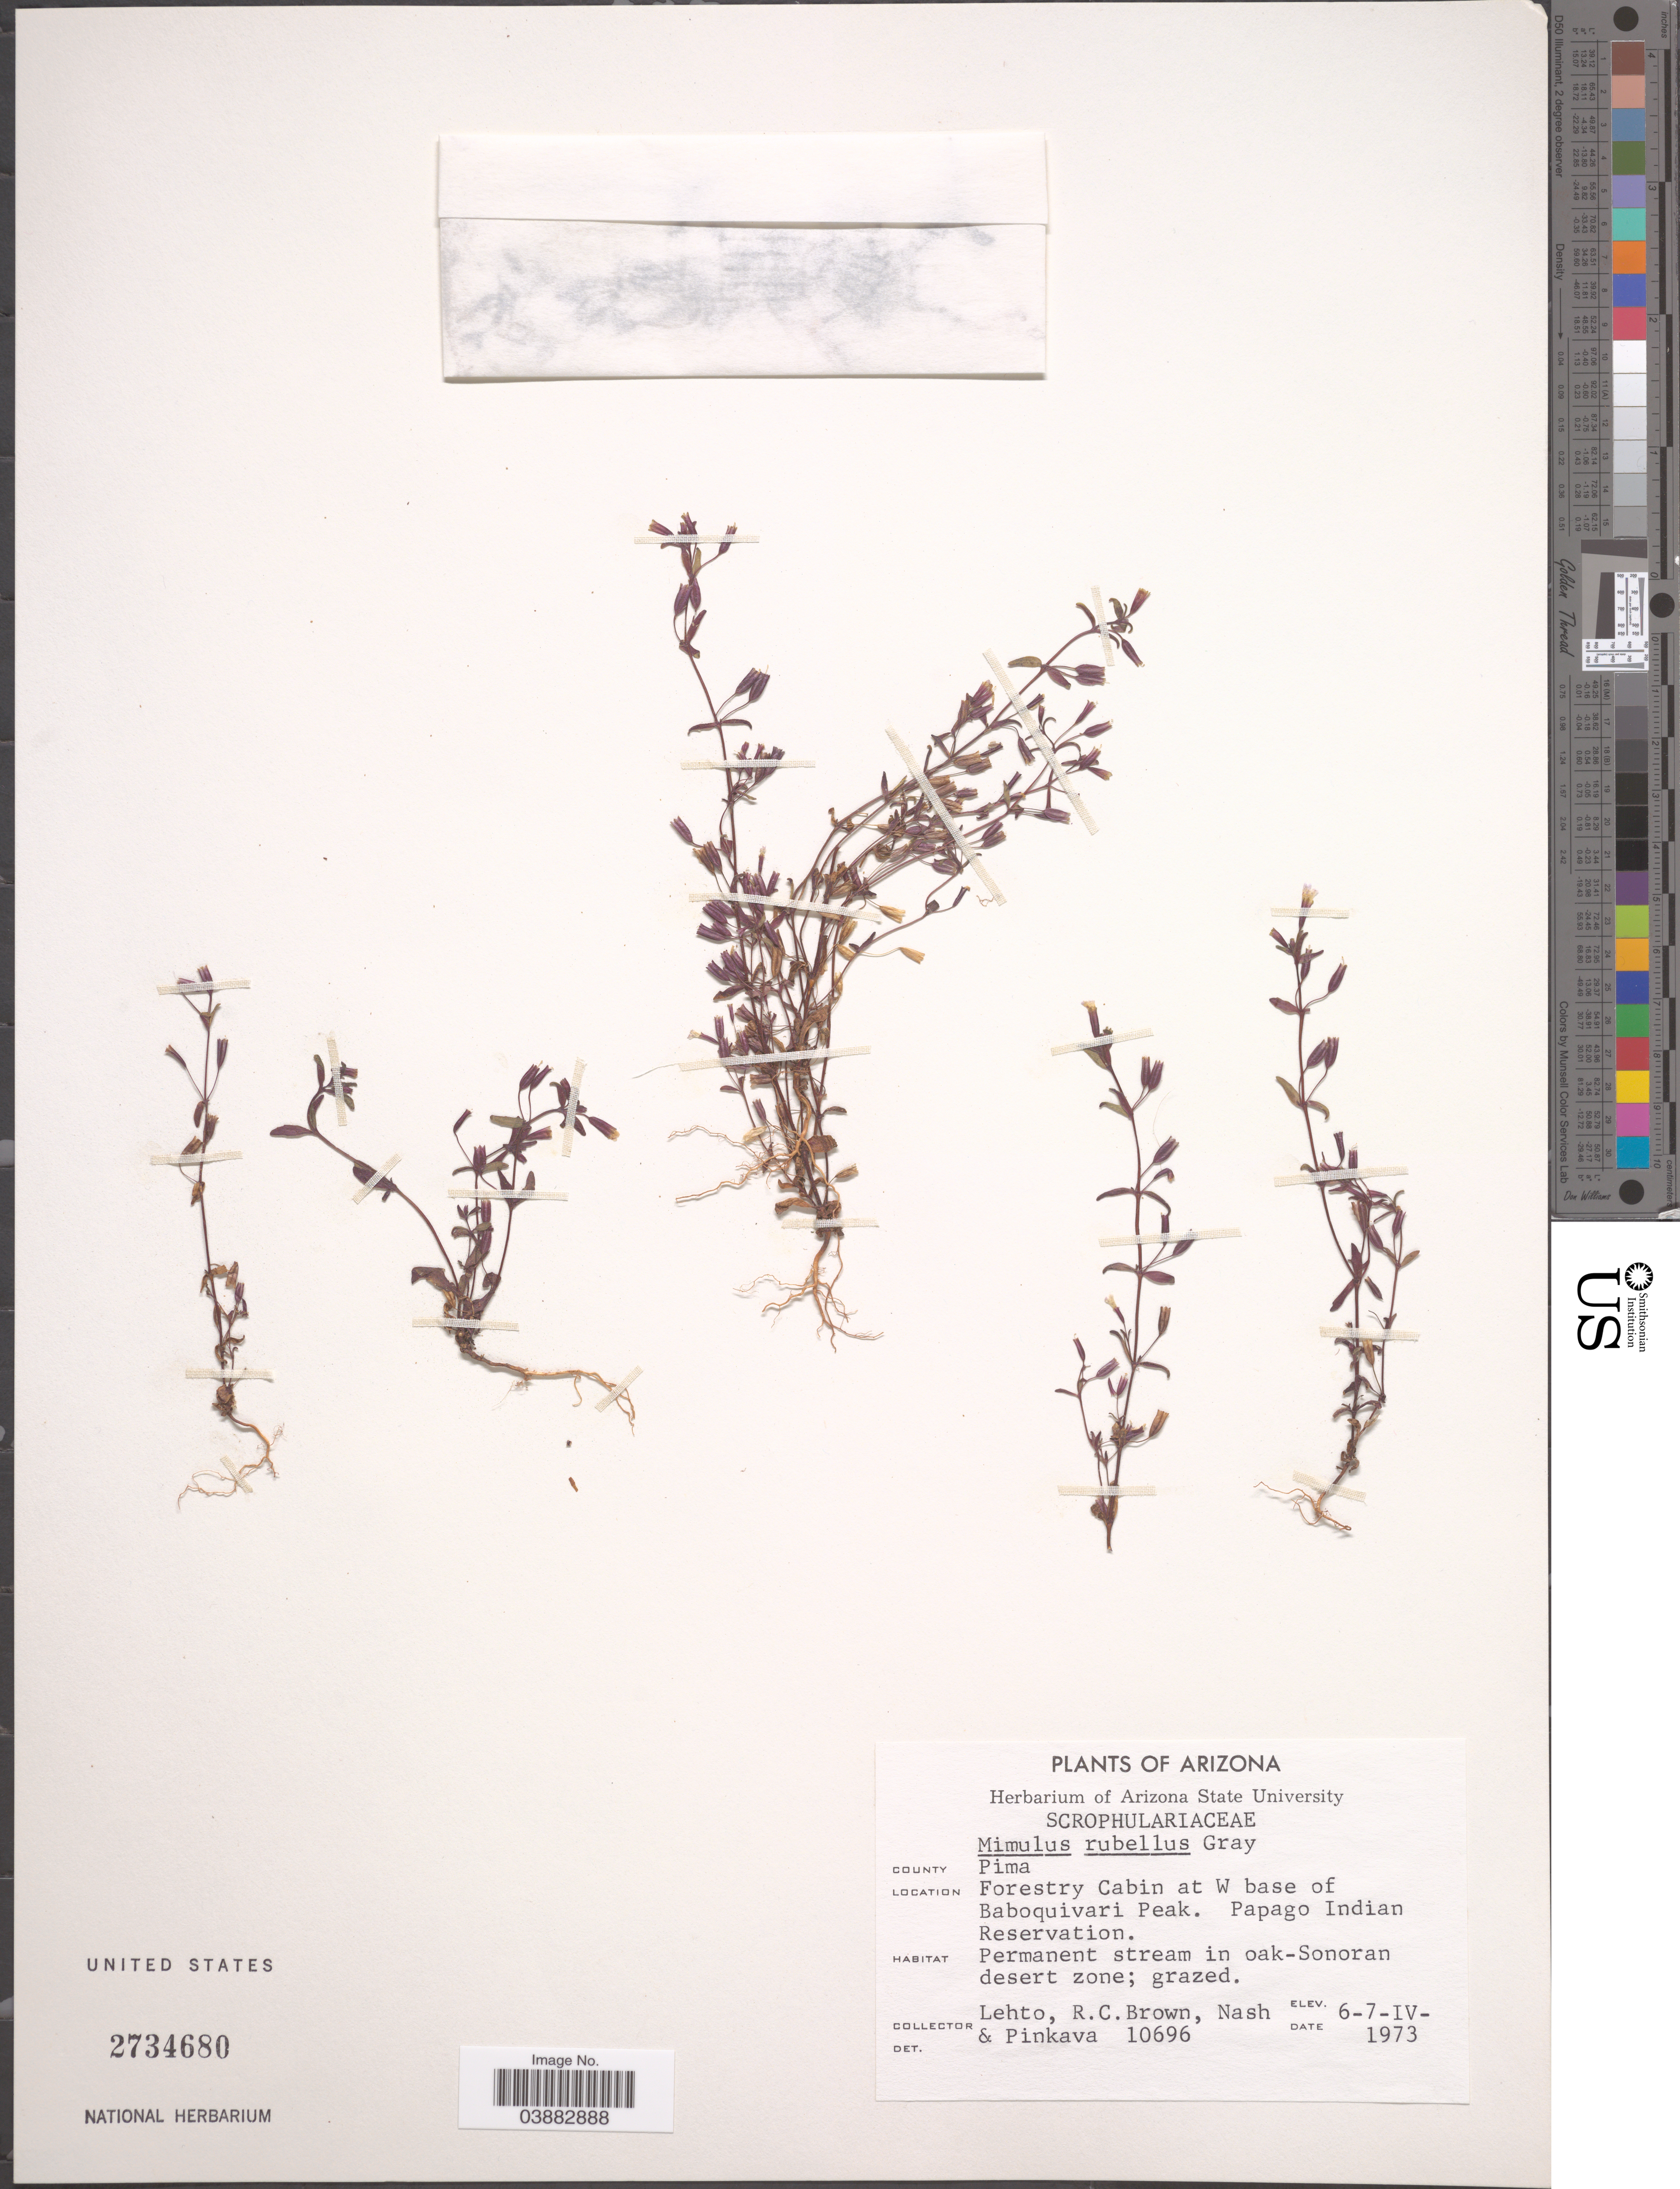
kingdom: Plantae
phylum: Tracheophyta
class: Magnoliopsida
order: Lamiales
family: Phrymaceae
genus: Mimulus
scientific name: Mimulus rubellus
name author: A. Gray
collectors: -. Lehto, R. C. Brown, -- Nash & -. Pinkava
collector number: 10696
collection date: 1973-04-06/1973-04-07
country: United States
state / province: Arizona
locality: County Pima. Forestry Canin at W base of Baboquivari Peak. Papago Indian Reservation. Oak-Sonoran desert zone.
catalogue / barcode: US 2734680